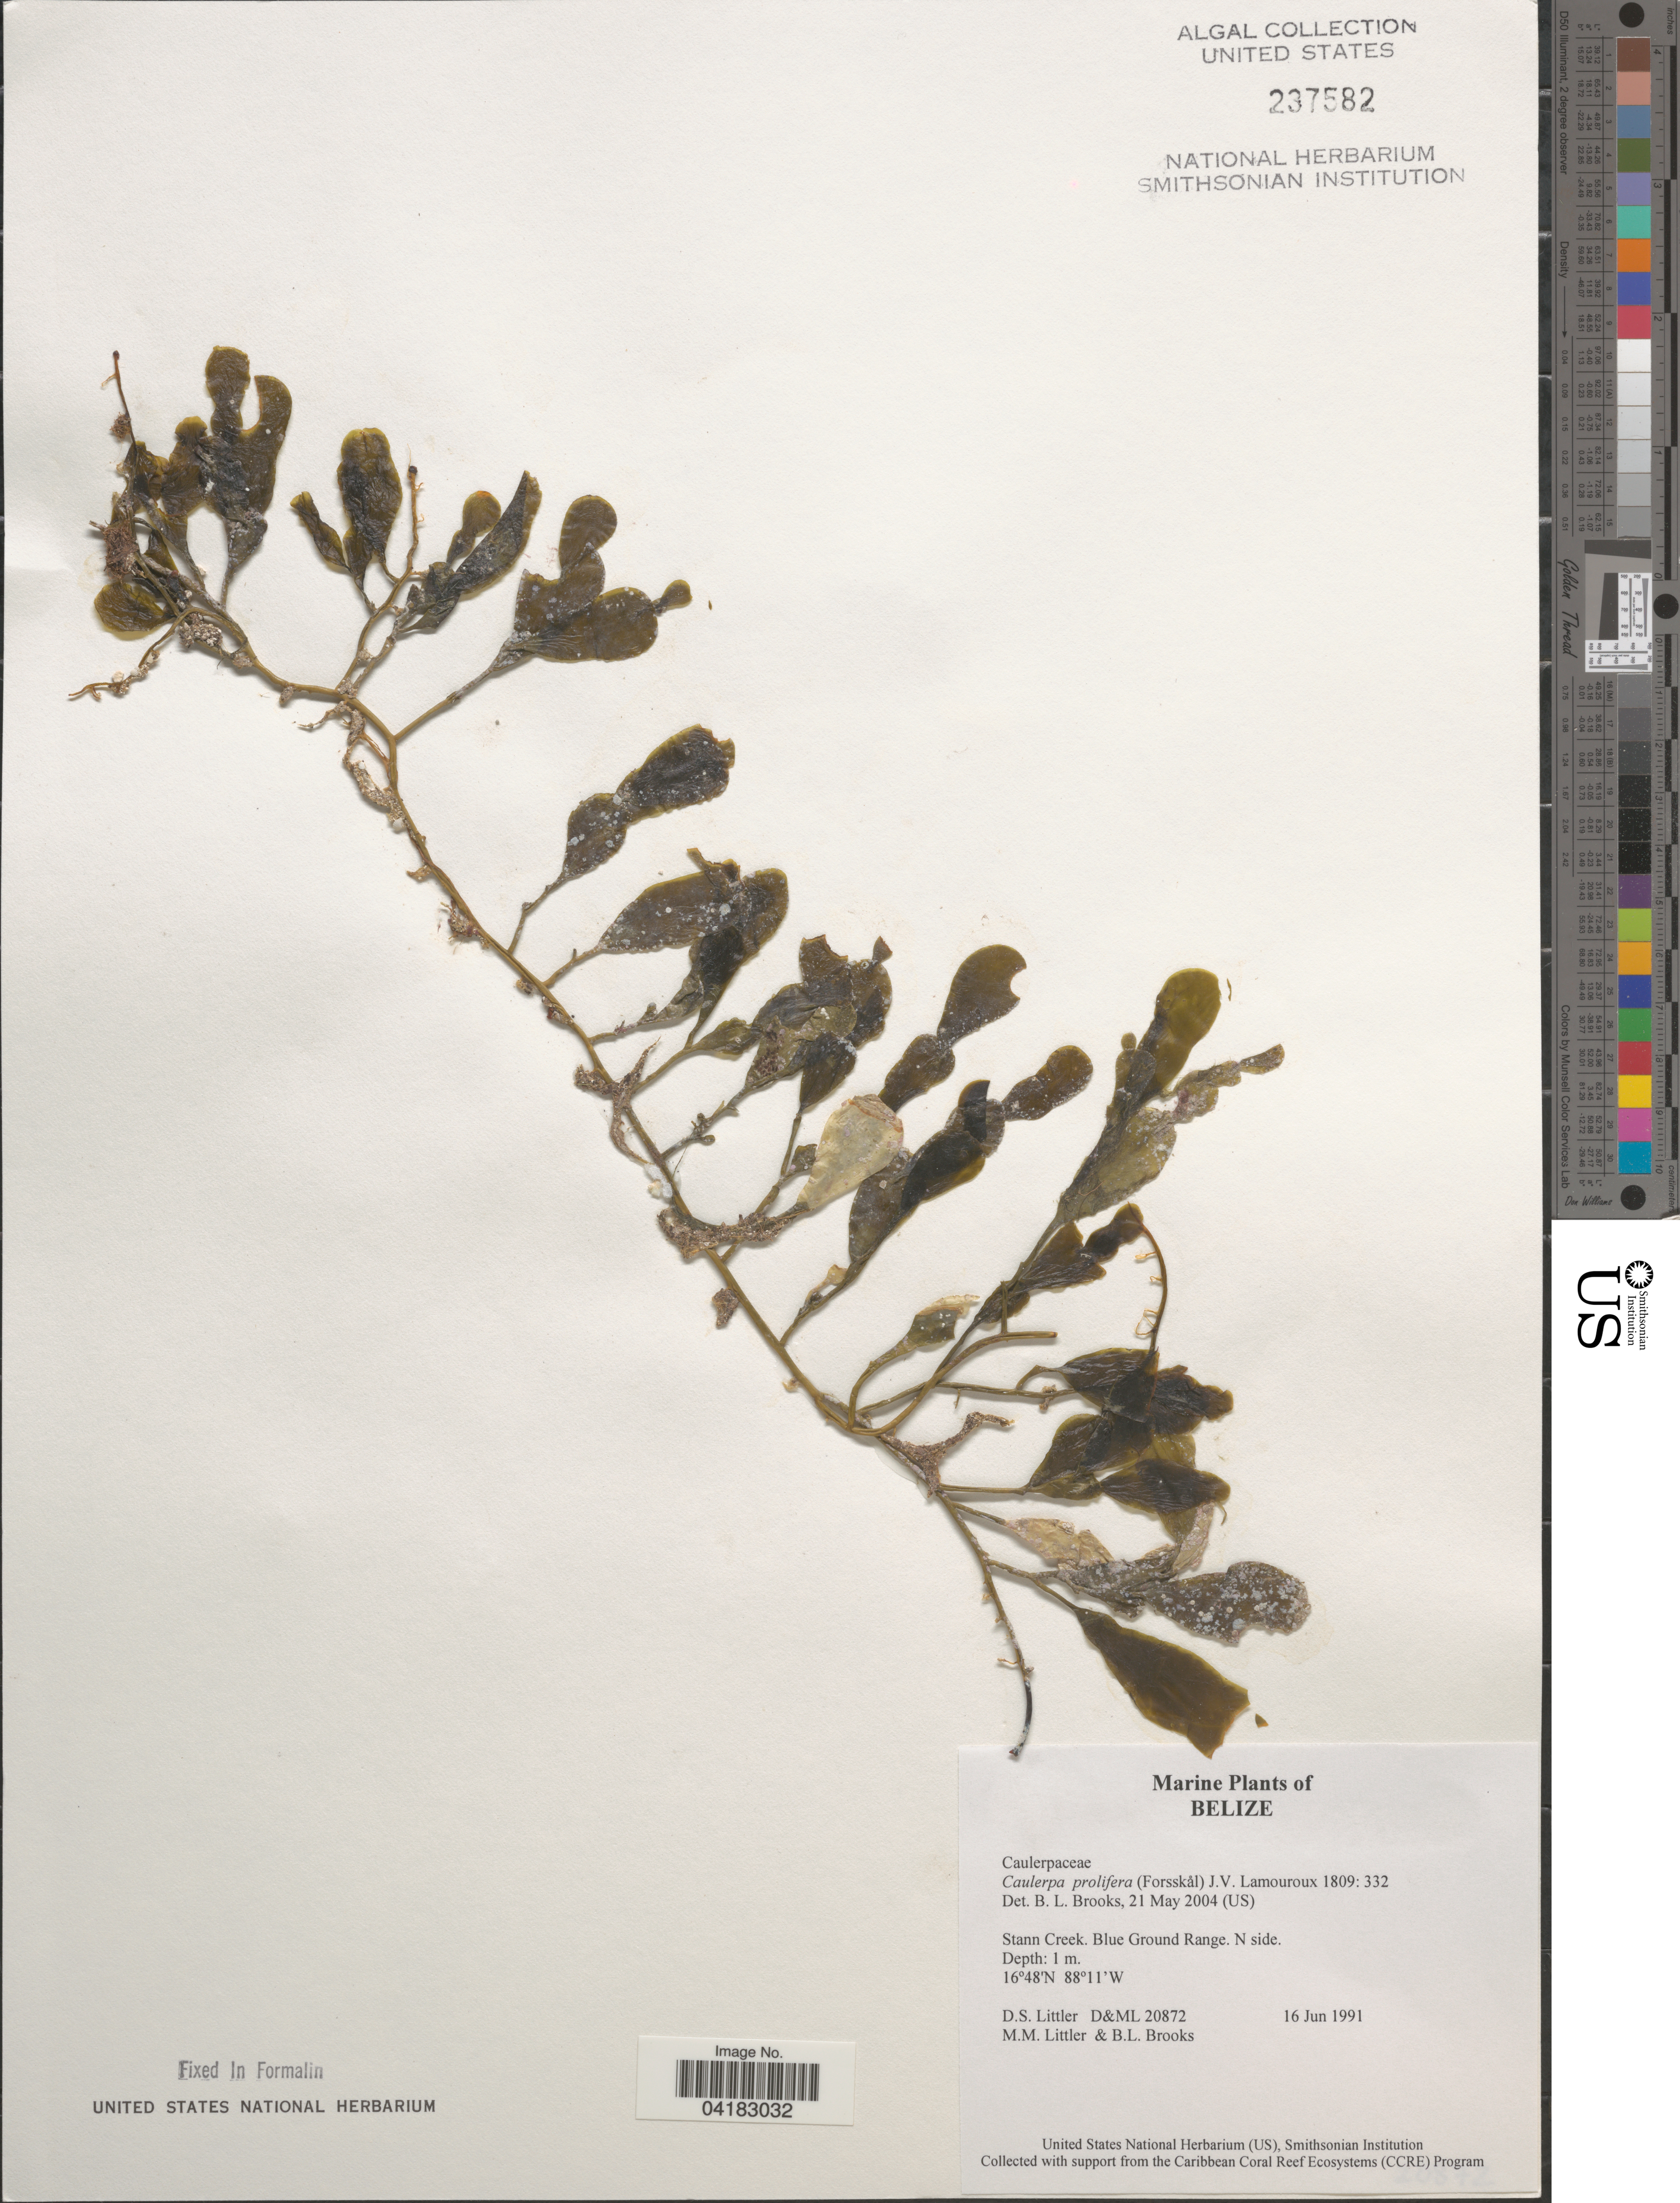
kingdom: Plantae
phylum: Chlorophyta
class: Ulvophyceae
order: Bryopsidales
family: Caulerpaceae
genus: Caulerpa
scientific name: Caulerpa prolifera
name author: (Forssk.) J.V.Lamouroux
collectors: D. S. Littler & B. Brooks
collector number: D&ML20872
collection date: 1991-06-16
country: Belize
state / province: Stann Creek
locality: Blue Ground Range. N side.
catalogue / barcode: US 237582